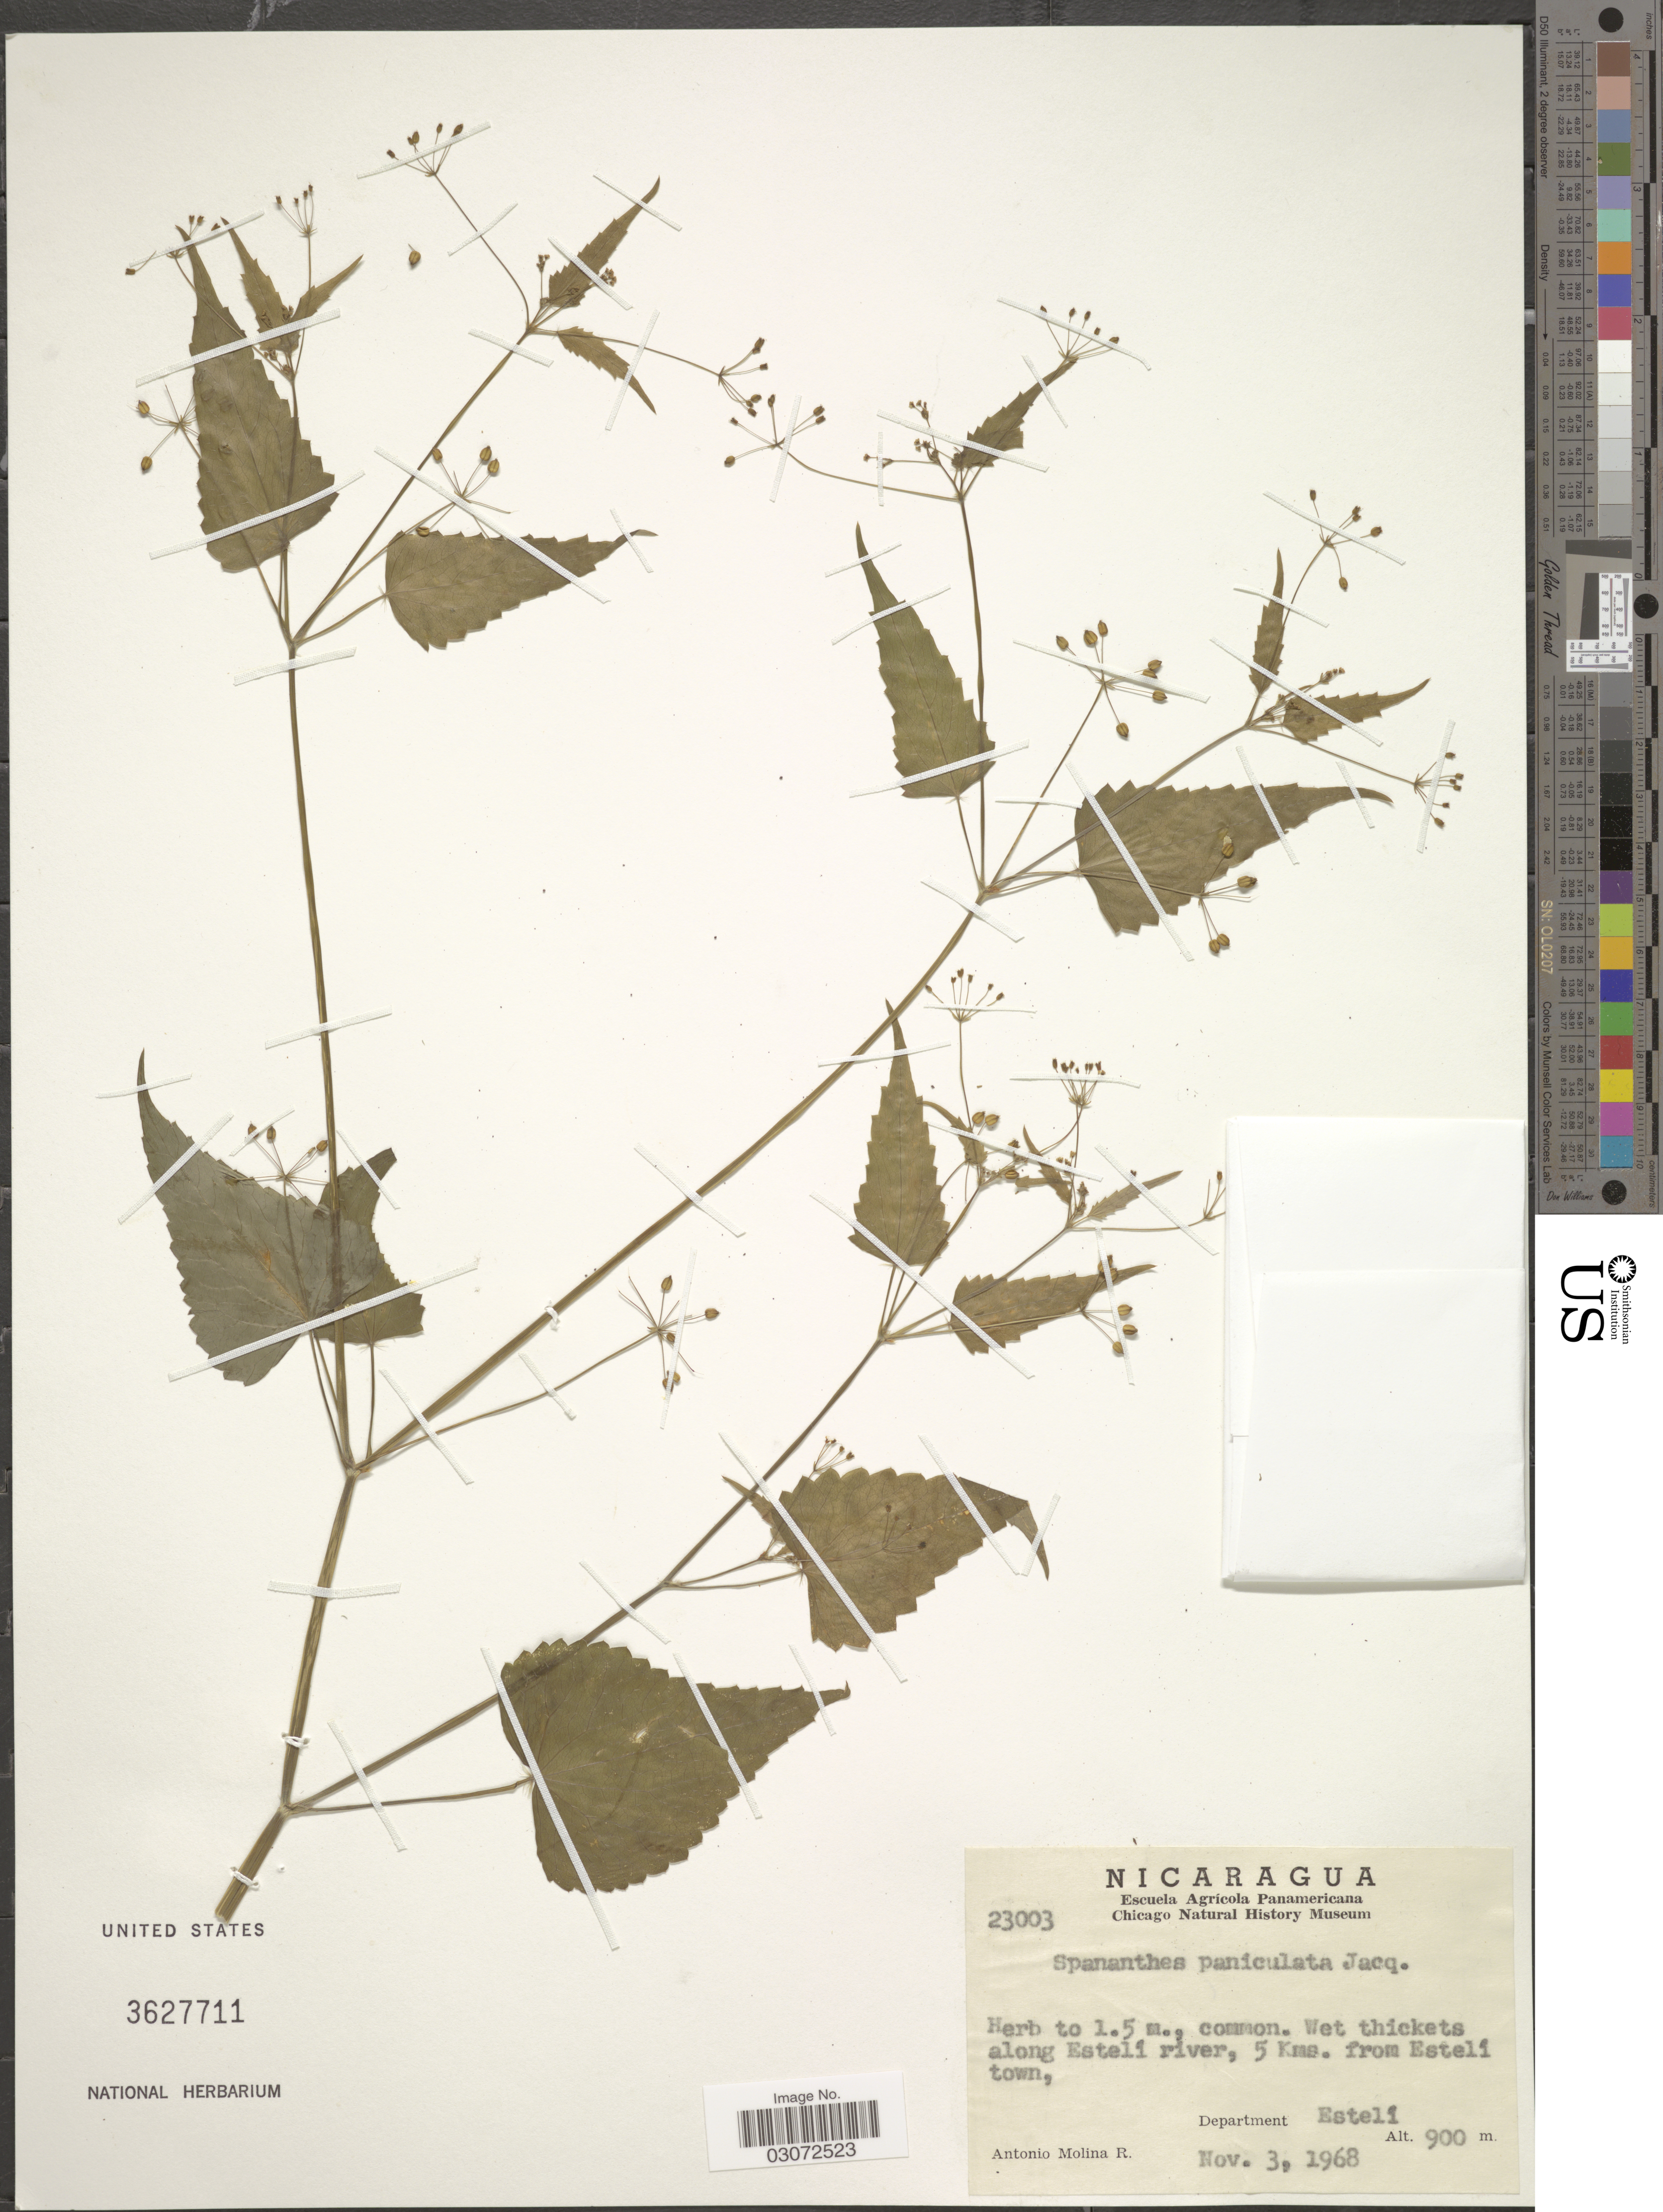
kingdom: Plantae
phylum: Tracheophyta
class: Magnoliopsida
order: Apiales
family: Apiaceae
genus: Spananthe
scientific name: Spananthe paniculata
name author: Jacq.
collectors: A. Molina R.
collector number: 23003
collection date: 1968-11-03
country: Nicaragua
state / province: Esteli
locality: Wet thickets along Estelí river, 5 Kms. from Estelí town, Department Estelí.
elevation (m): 900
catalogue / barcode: US 3627711